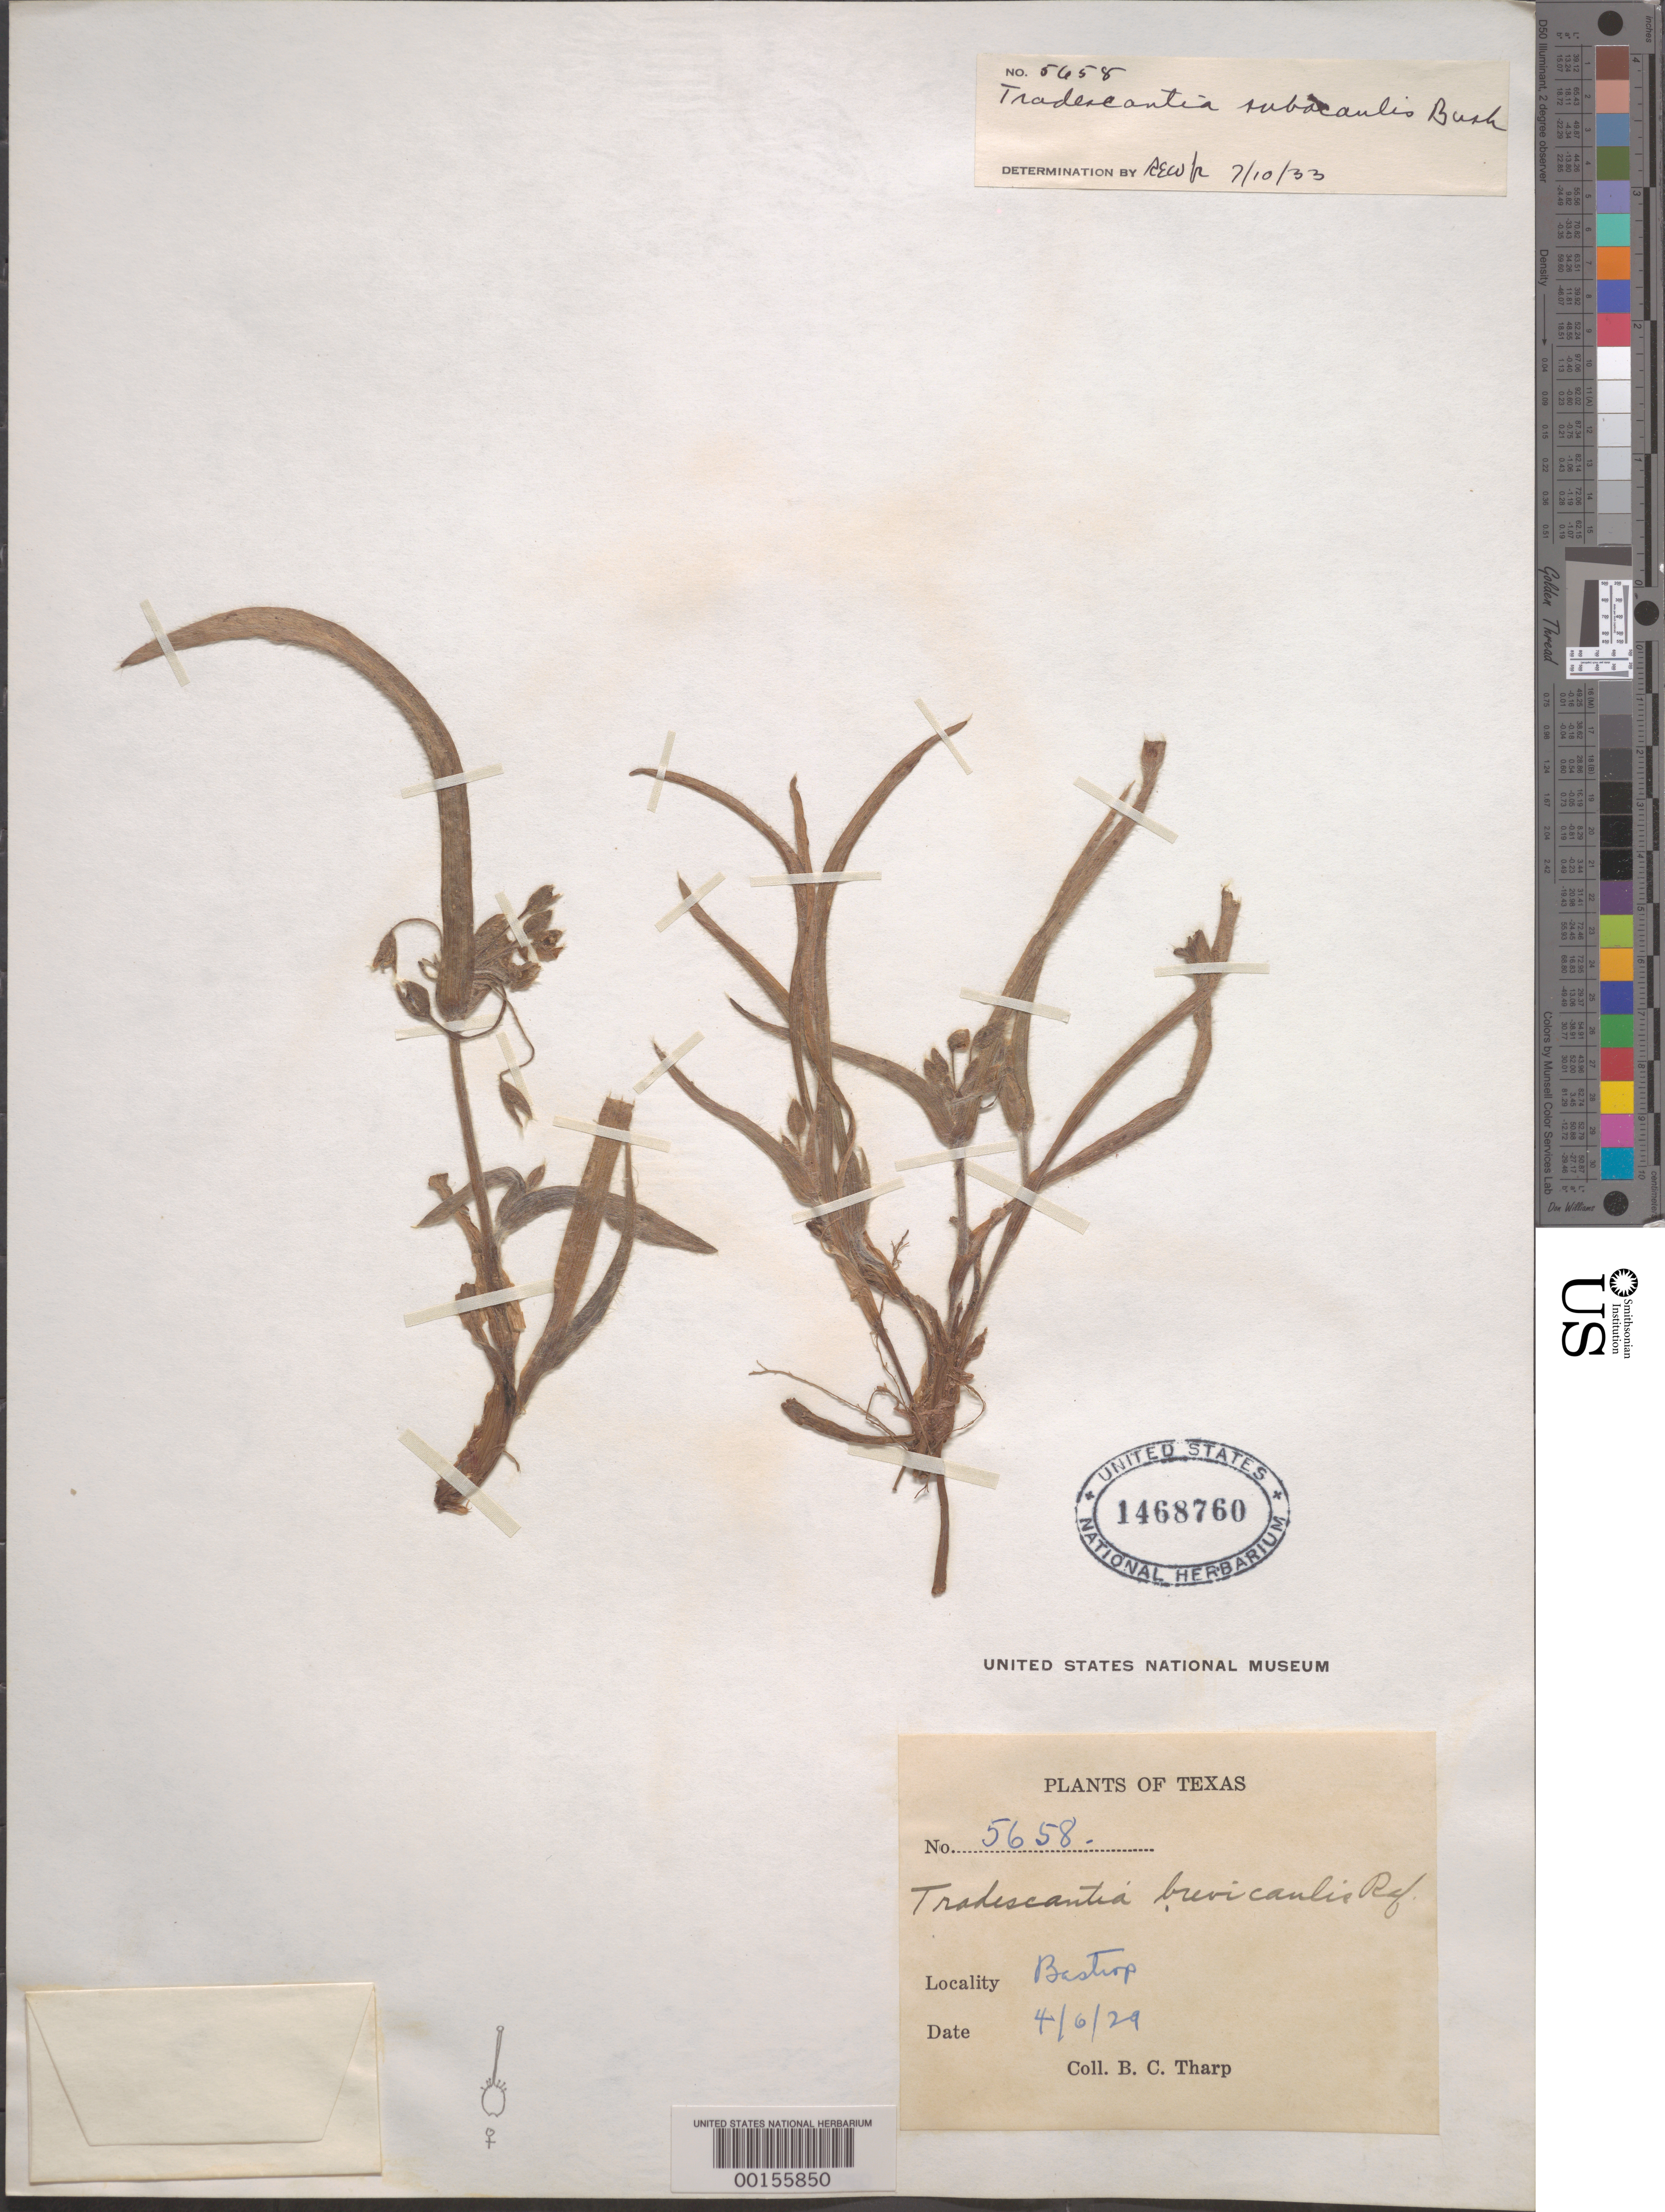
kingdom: Plantae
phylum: Tracheophyta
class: Liliopsida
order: Commelinales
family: Commelinaceae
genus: Tradescantia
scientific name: Tradescantia subacaulis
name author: Bush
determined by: Woodward, R. E.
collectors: B. C. Tharp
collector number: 5658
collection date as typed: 06 Apr 1929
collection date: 1929-04-06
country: United States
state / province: Texas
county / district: Bastrop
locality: Bastrop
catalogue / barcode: US 1468760